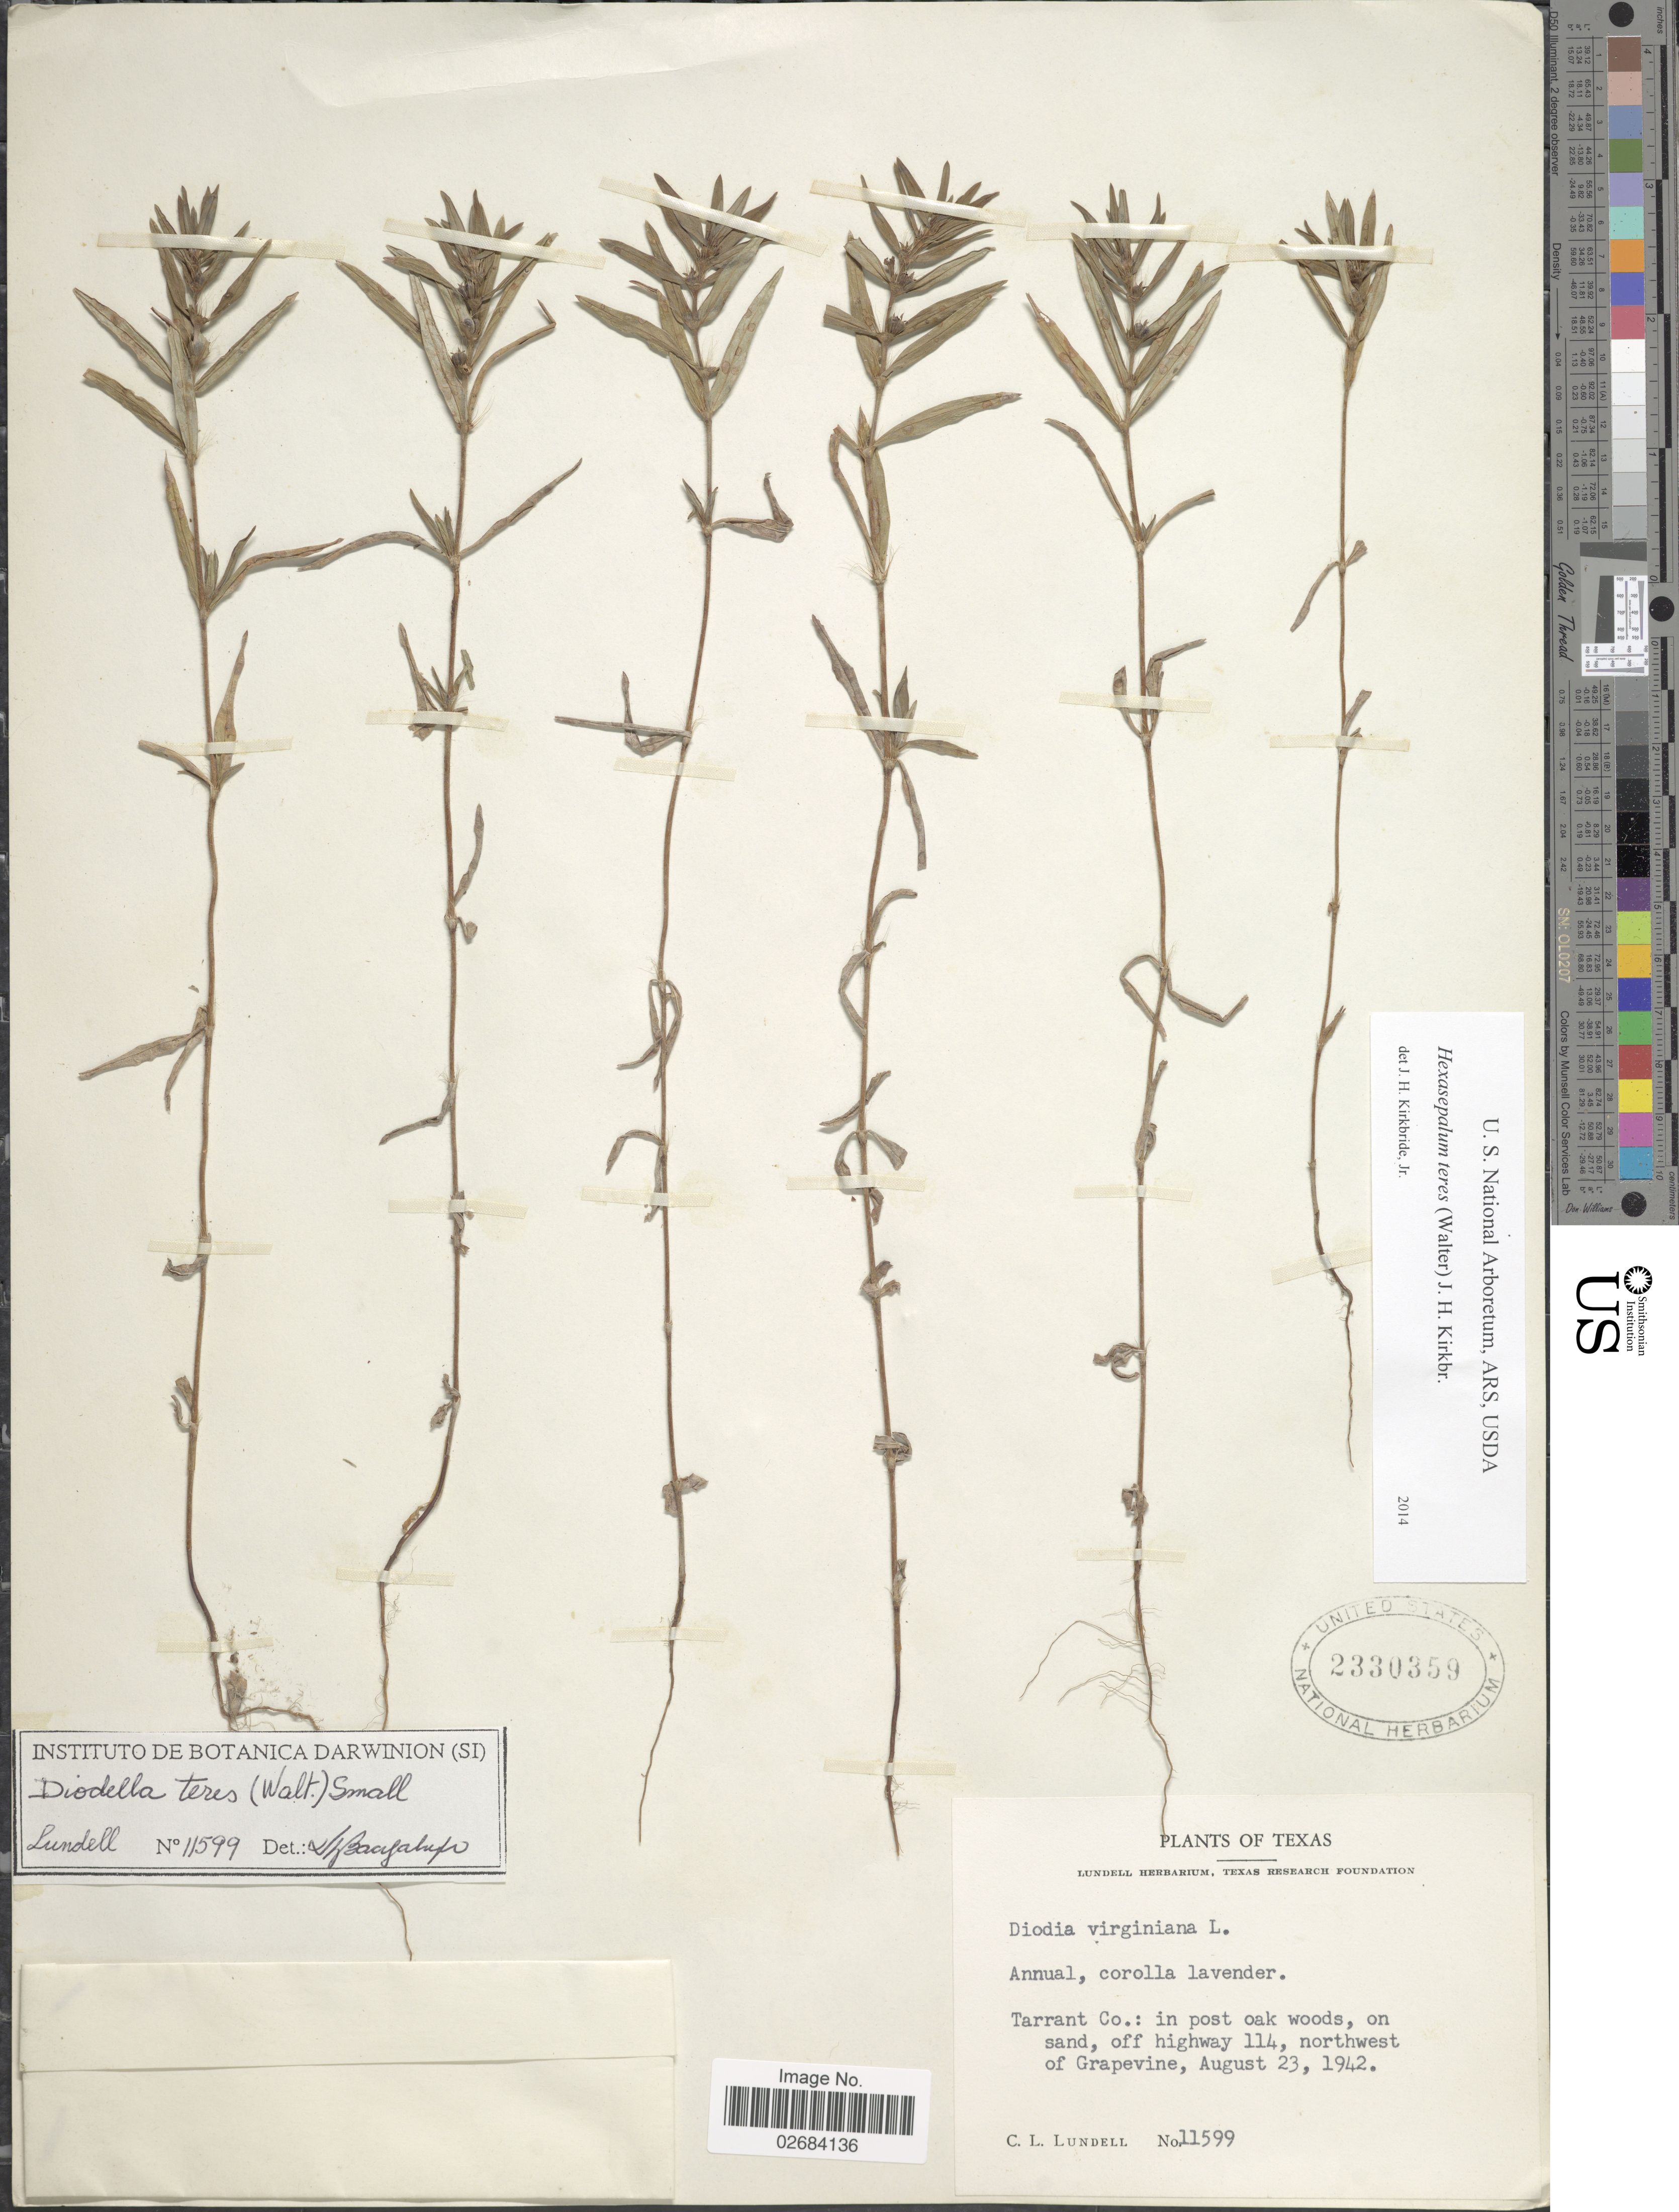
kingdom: Plantae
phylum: Tracheophyta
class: Magnoliopsida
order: Gentianales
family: Rubiaceae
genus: Diodia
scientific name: Diodia teres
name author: Walter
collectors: C. L. Lundell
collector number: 11599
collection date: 1942-08-23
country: United States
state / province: Texas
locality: Tarrant Co.: in post oak woods, in sand, off highway 114, northwest of Grapevine.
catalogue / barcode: US 2330359